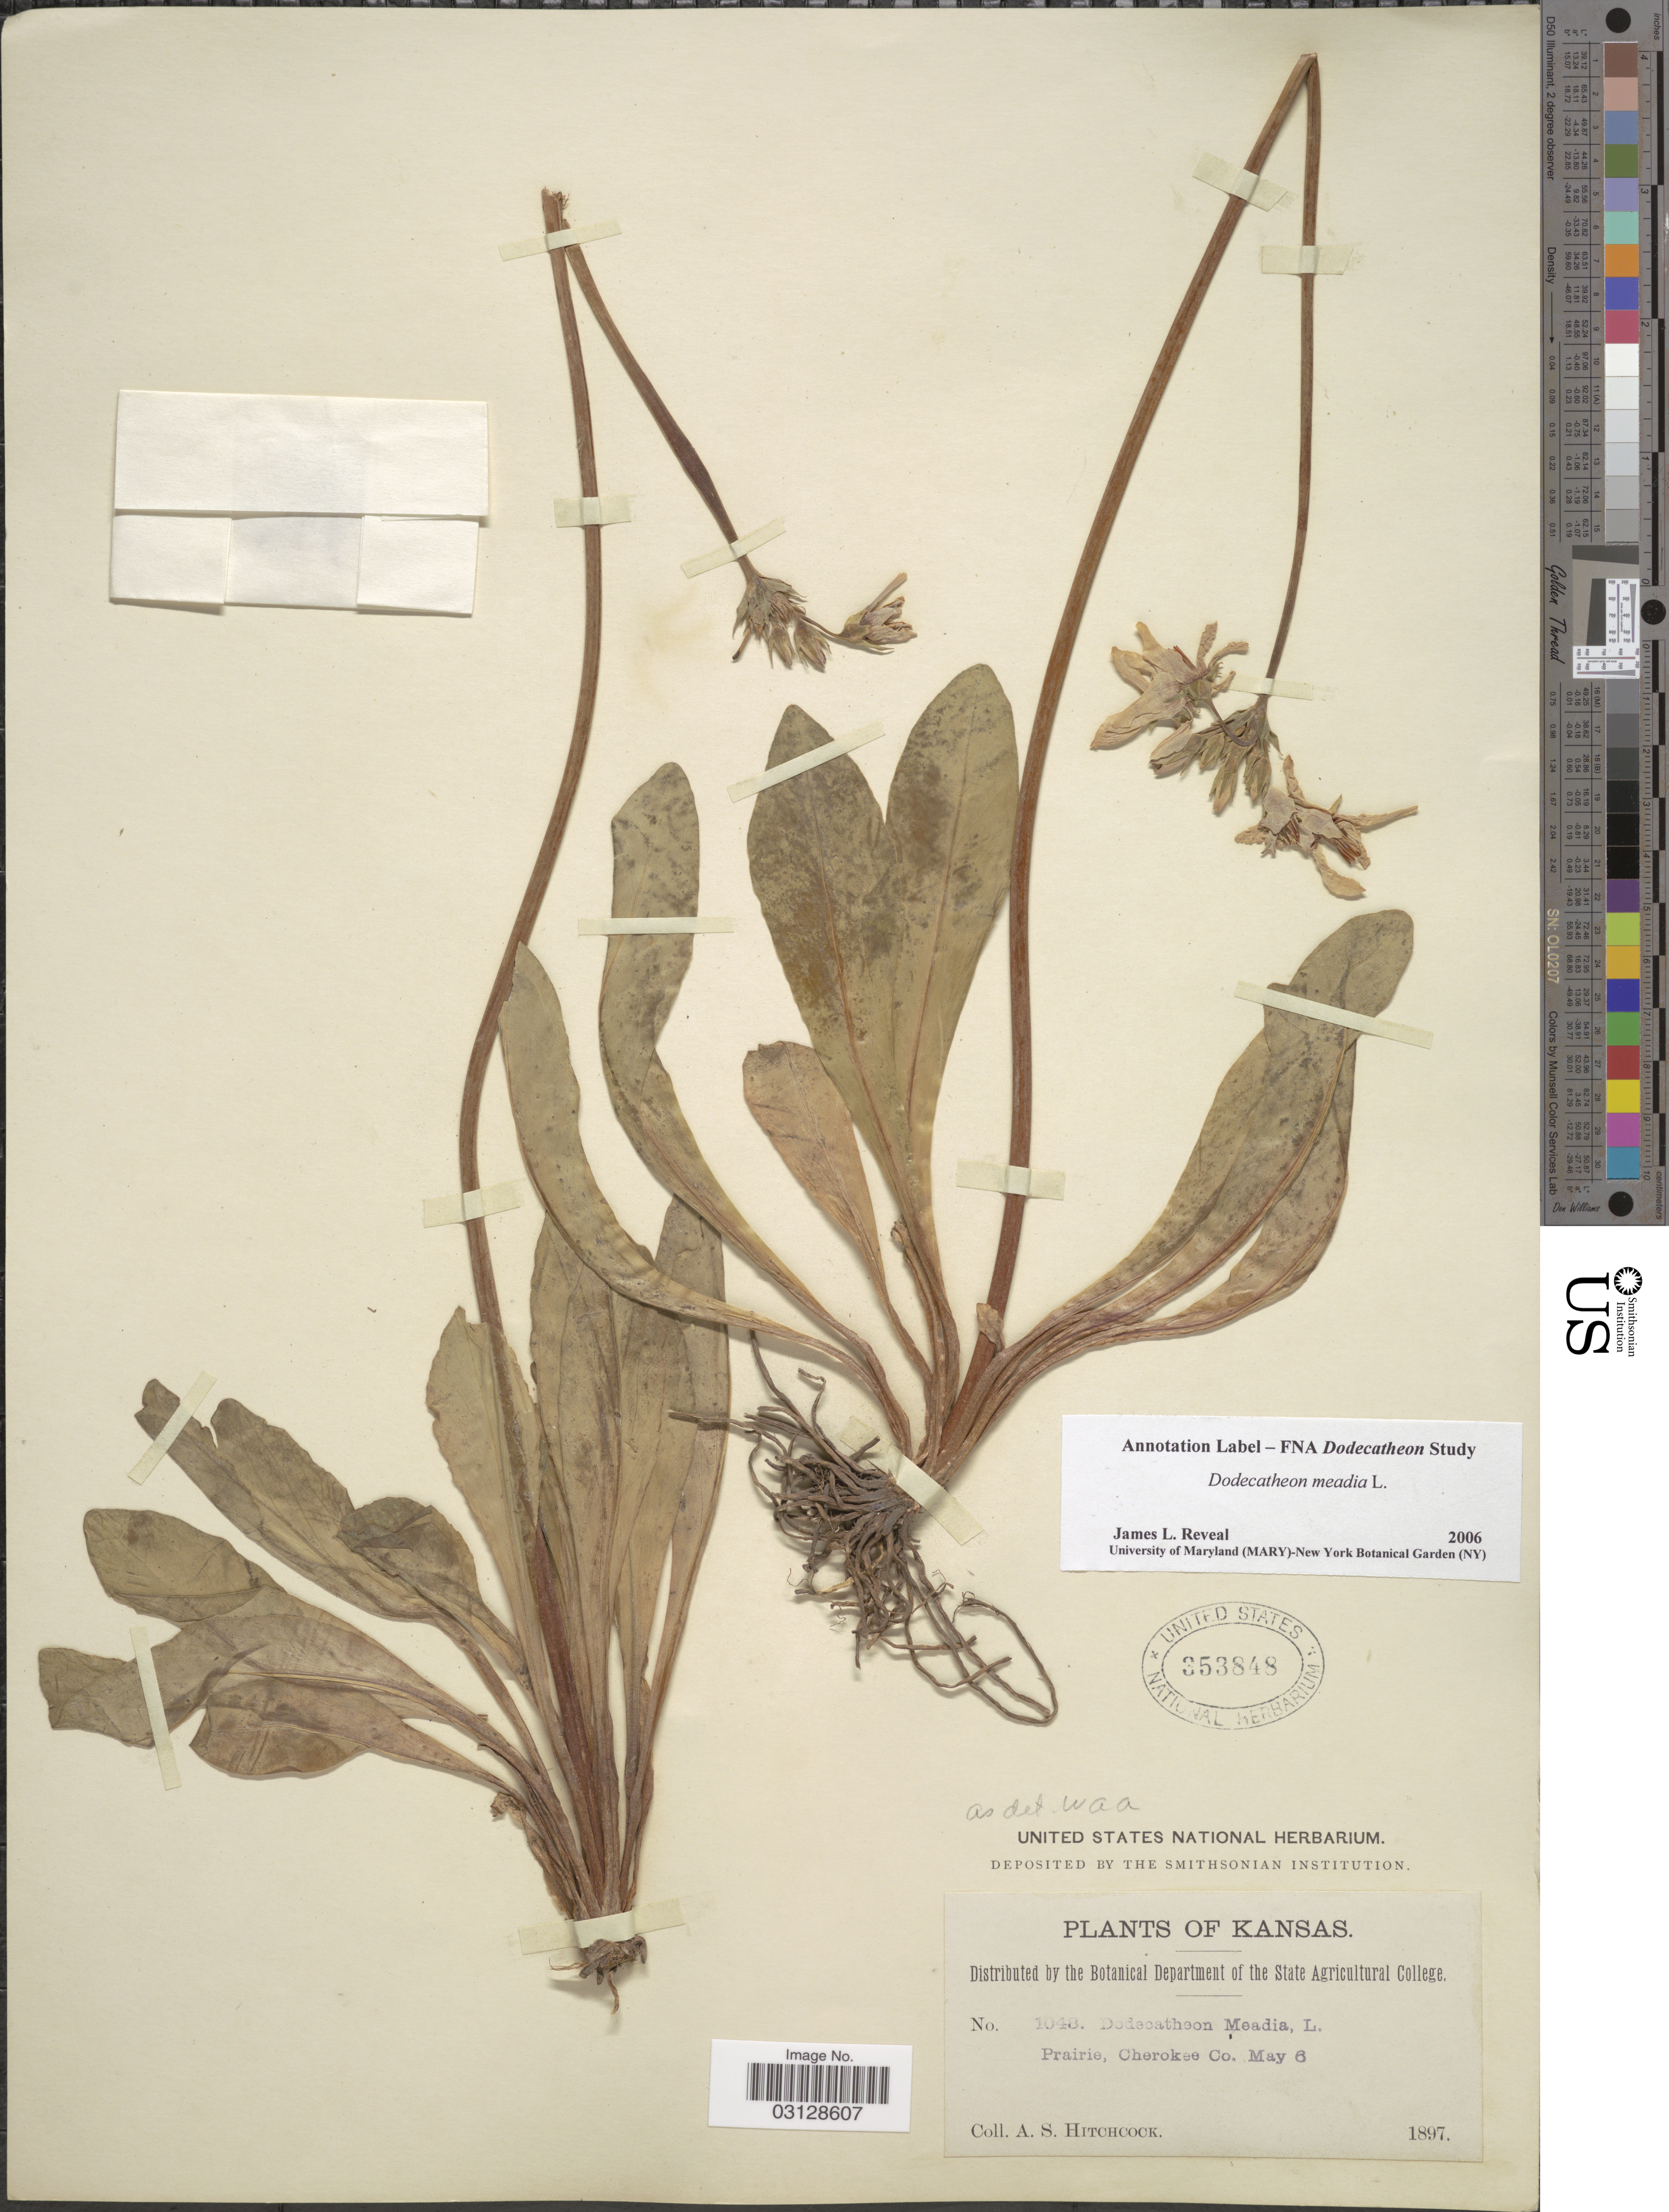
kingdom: Plantae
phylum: Tracheophyta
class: Magnoliopsida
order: Ericales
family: Primulaceae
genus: Dodecatheon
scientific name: Dodecatheon meadia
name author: L.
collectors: A. S. Hitchcock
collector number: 1048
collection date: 1897-05-06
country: United States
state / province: Kansas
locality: Prairie, Cherokee Co.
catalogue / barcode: US 353848